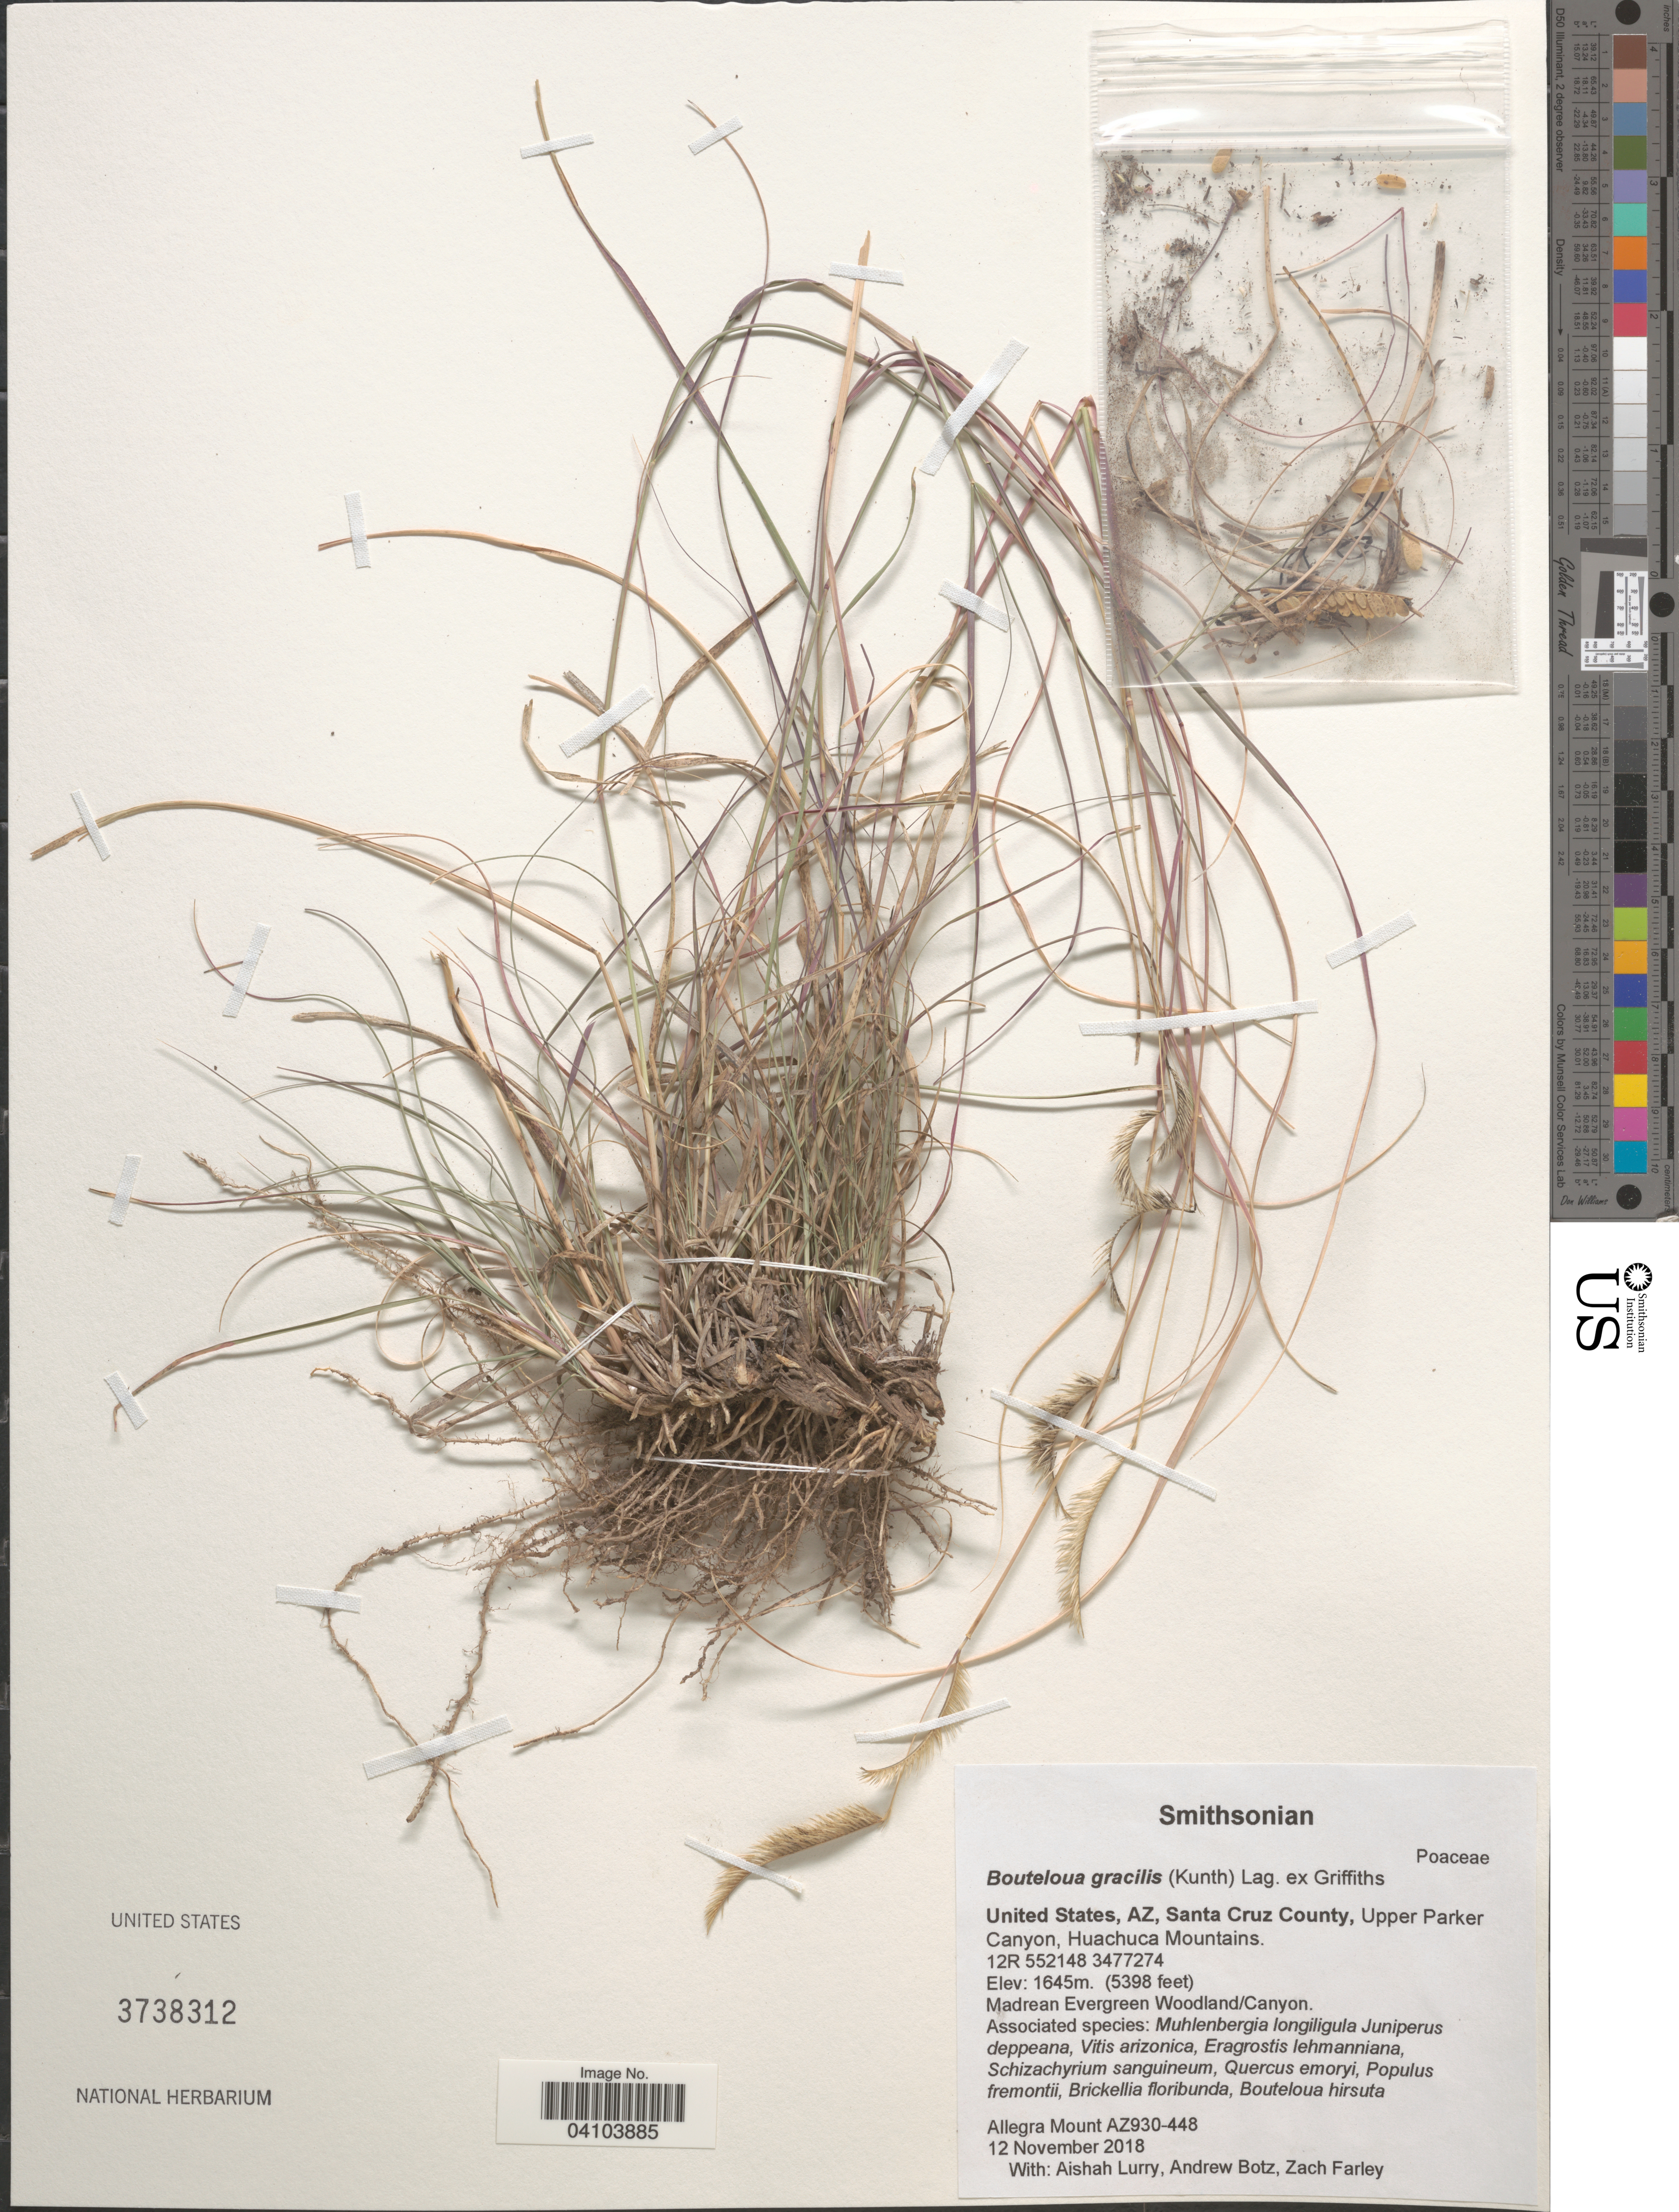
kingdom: Plantae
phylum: Tracheophyta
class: Liliopsida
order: Poales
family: Poaceae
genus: Bouteloua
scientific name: Bouteloua gracilis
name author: (Kunth) Lag. ex Griffiths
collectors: A. Mount, A. Lurry, A. Botz & Z. Farley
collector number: AZ930-448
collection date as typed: Transcribed d/m/y: 12/11/2018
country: United States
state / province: Arizona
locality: Santa Cruz County, Upper Parker Canyon, Huachuca Mountains. 12R 552148 3477274.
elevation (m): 1645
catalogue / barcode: US 3738312